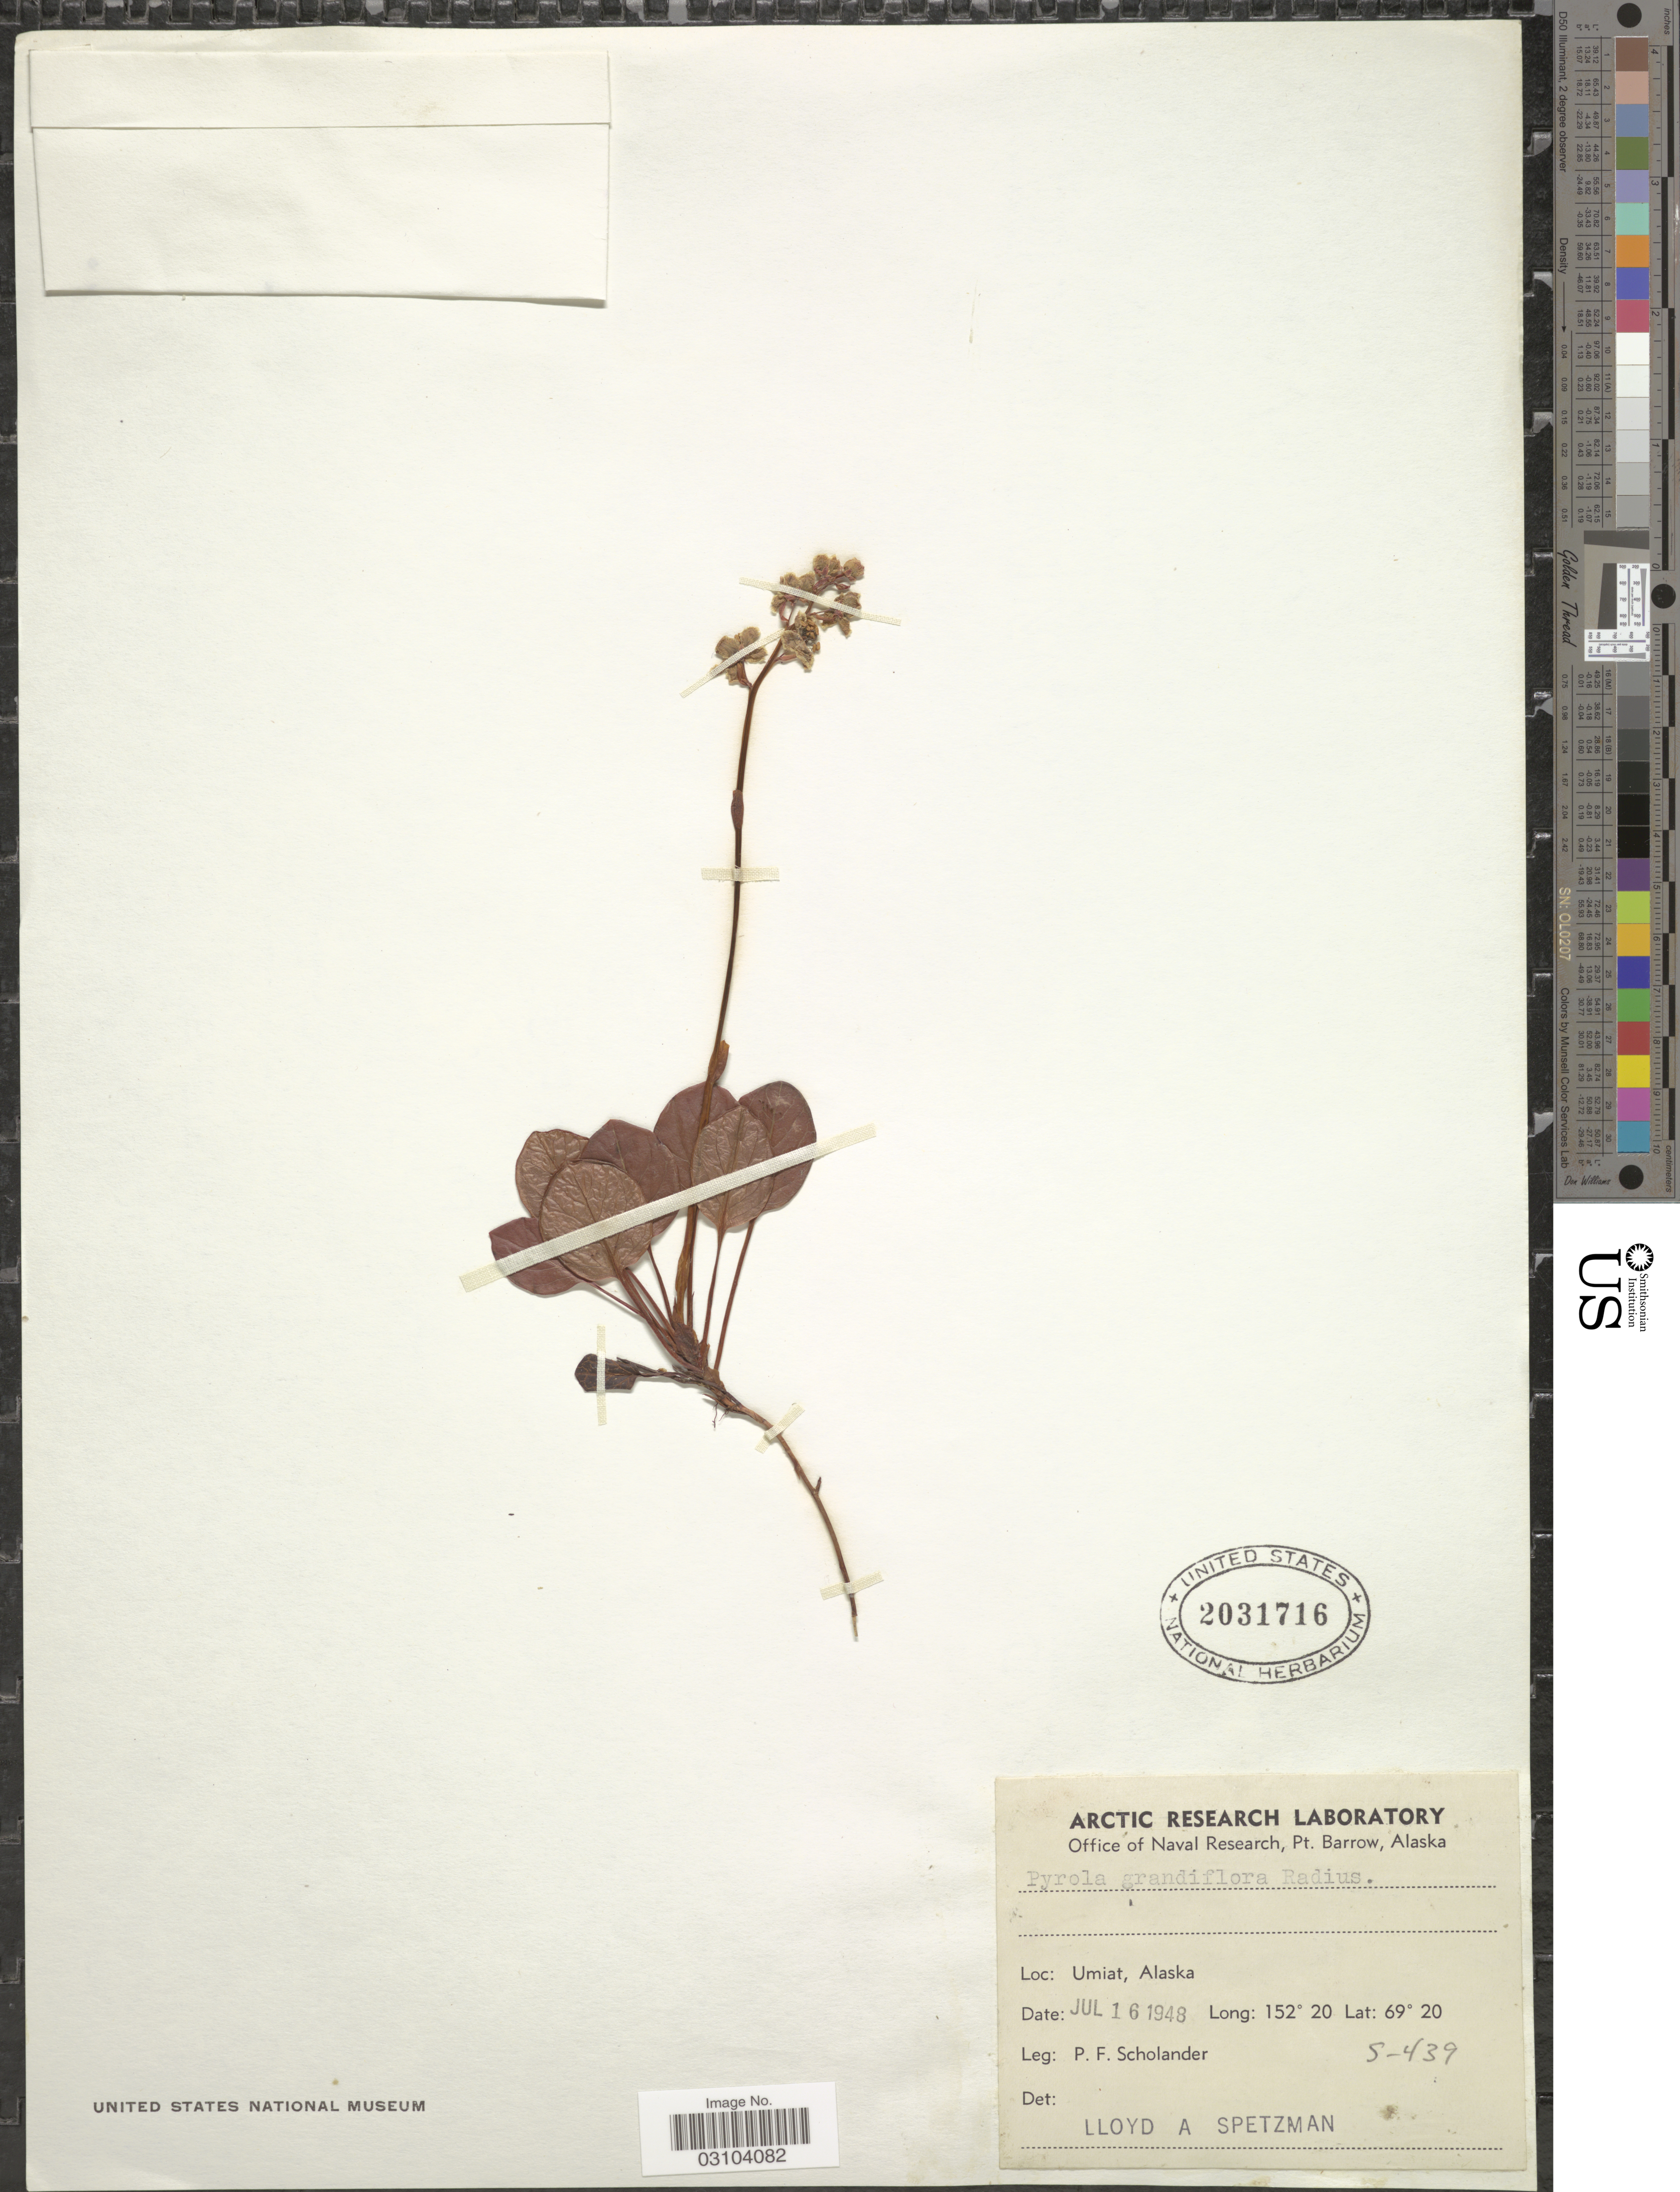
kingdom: Plantae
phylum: Tracheophyta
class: Magnoliopsida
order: Ericales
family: Ericaceae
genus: Pyrola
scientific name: Pyrola grandiflora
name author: Radius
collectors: P. Scholander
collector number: S-439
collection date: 1948-07-16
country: United States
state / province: Alaska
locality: Umiat.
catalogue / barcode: US 2031716